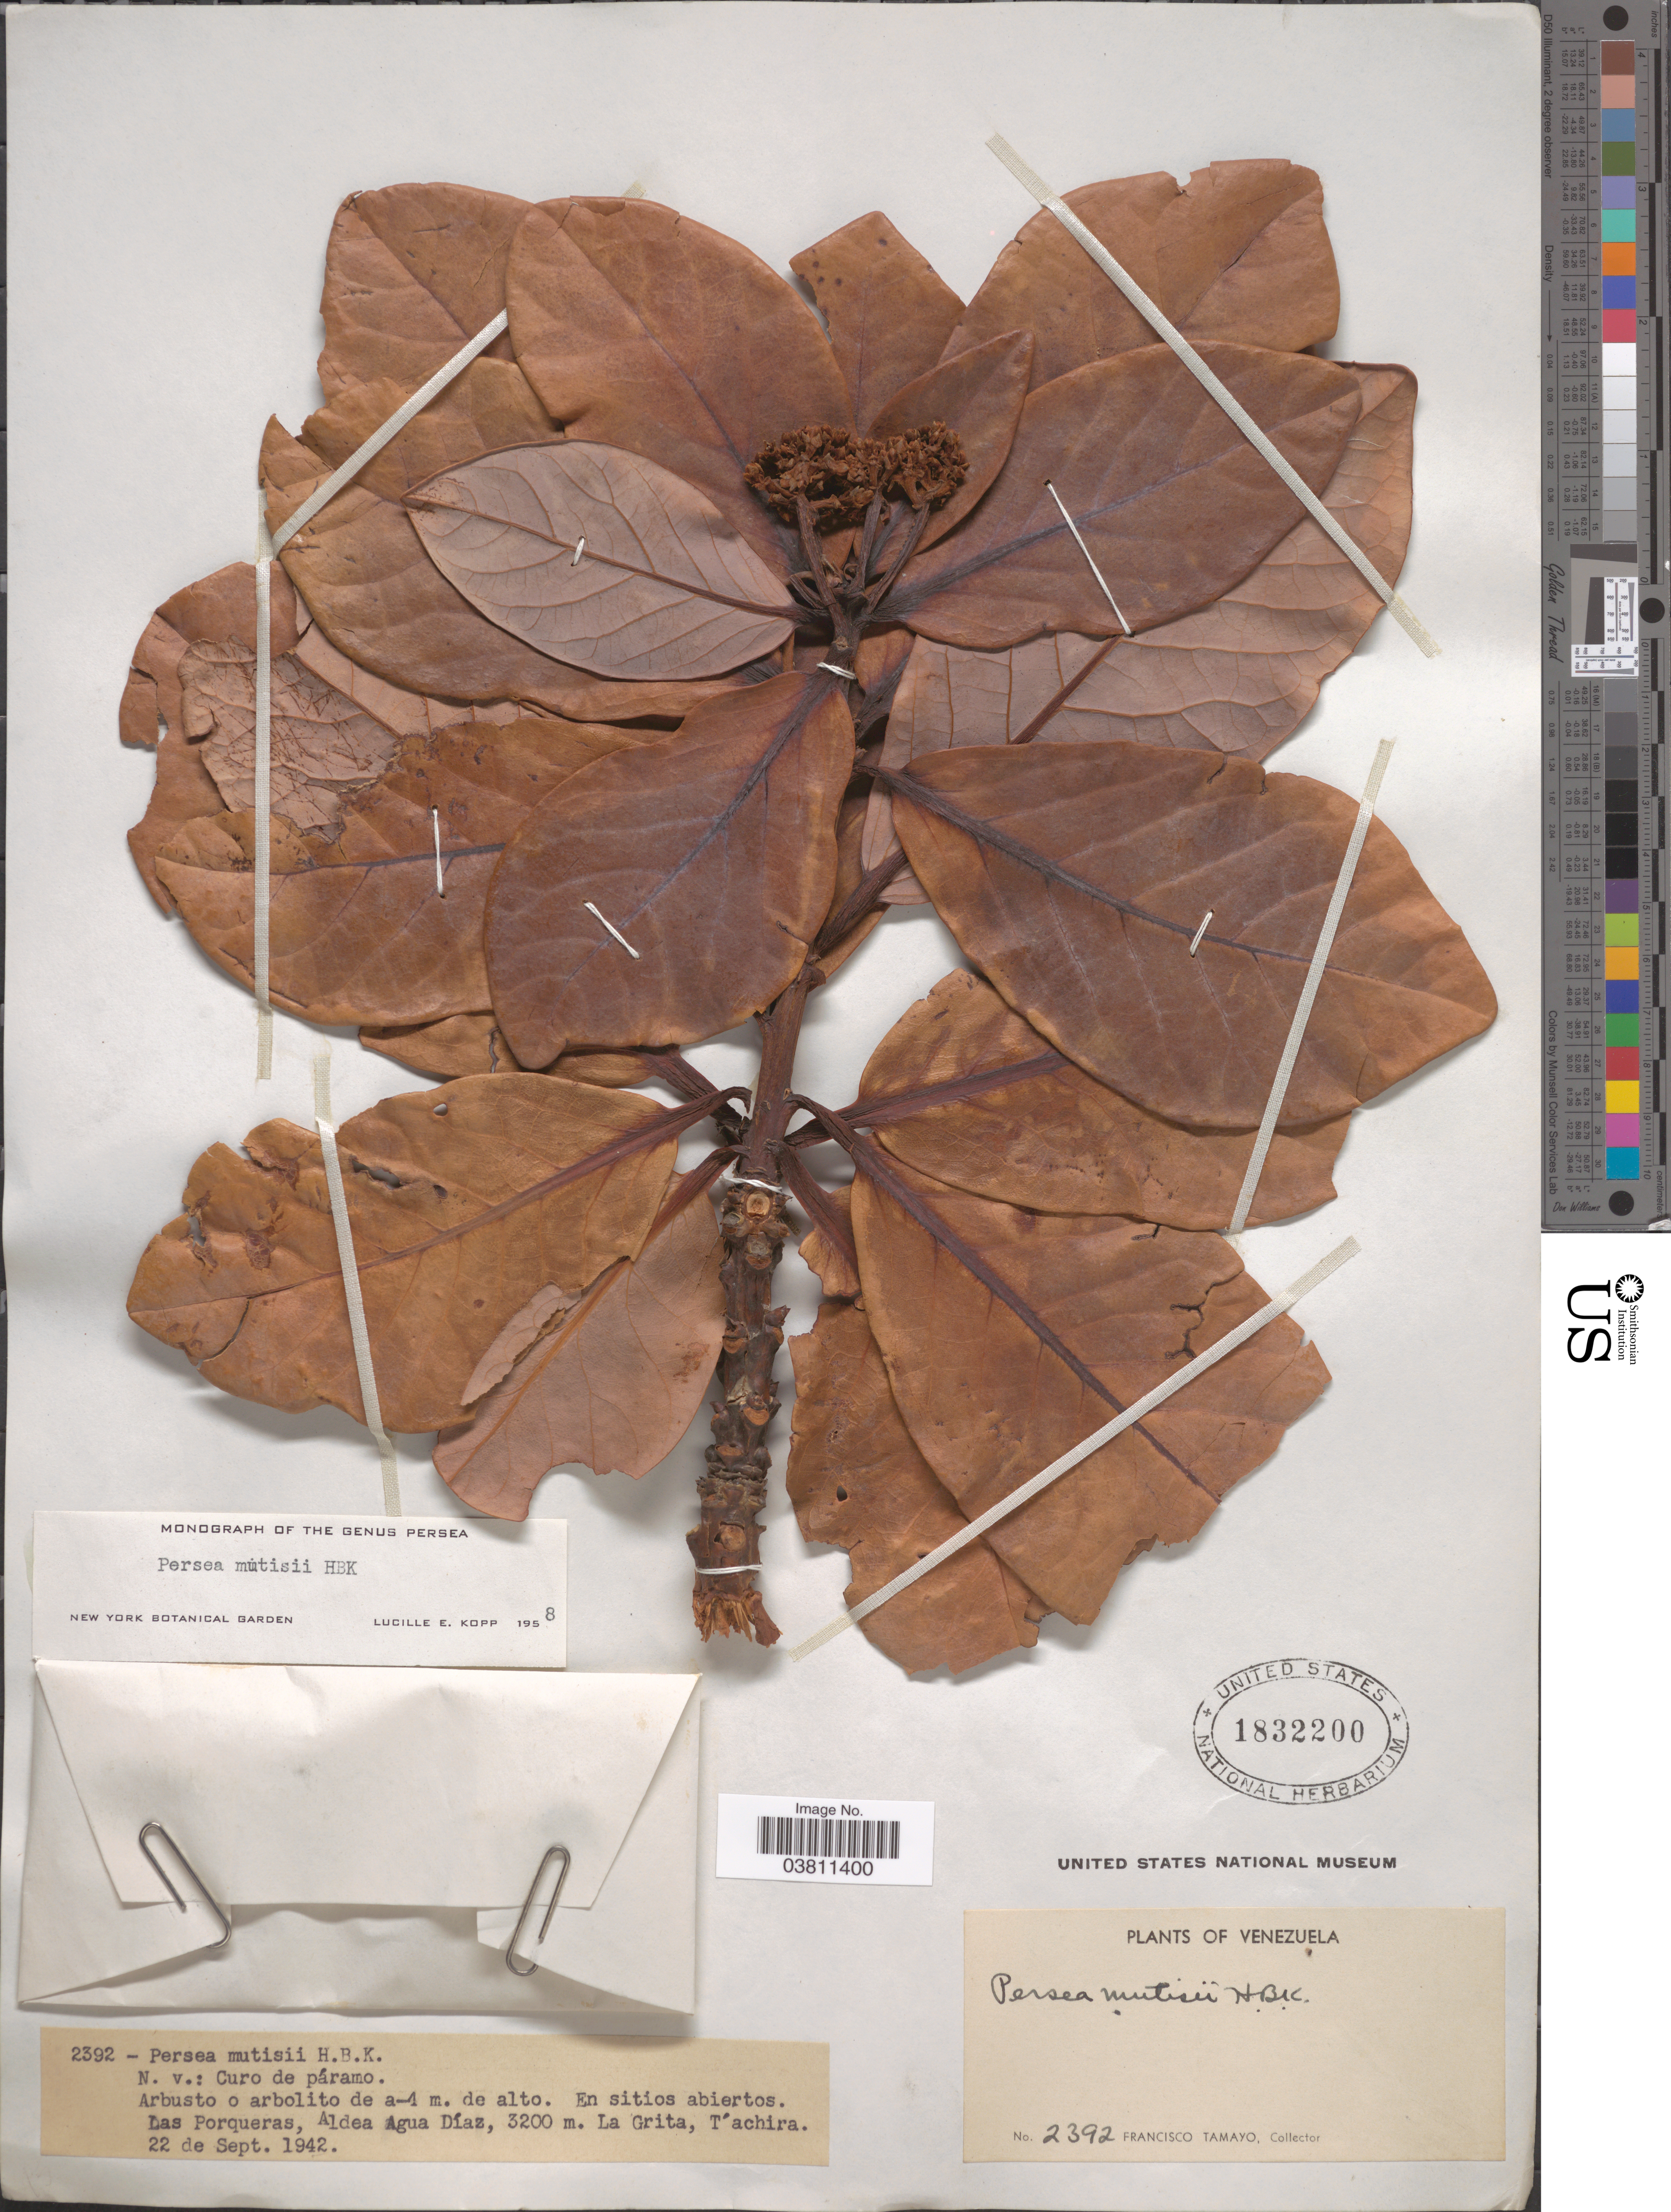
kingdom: Plantae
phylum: Tracheophyta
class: Magnoliopsida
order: Laurales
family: Lauraceae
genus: Persea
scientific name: Persea mutisii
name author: Kunth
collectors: F. Tamayo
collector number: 2392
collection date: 1942-09-22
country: Venezuela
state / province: Tachira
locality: En sitios abiertos. Las Porqueras, Aldea Agua Díaz. La Grita, T'achira.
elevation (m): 3200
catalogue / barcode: US 1832200